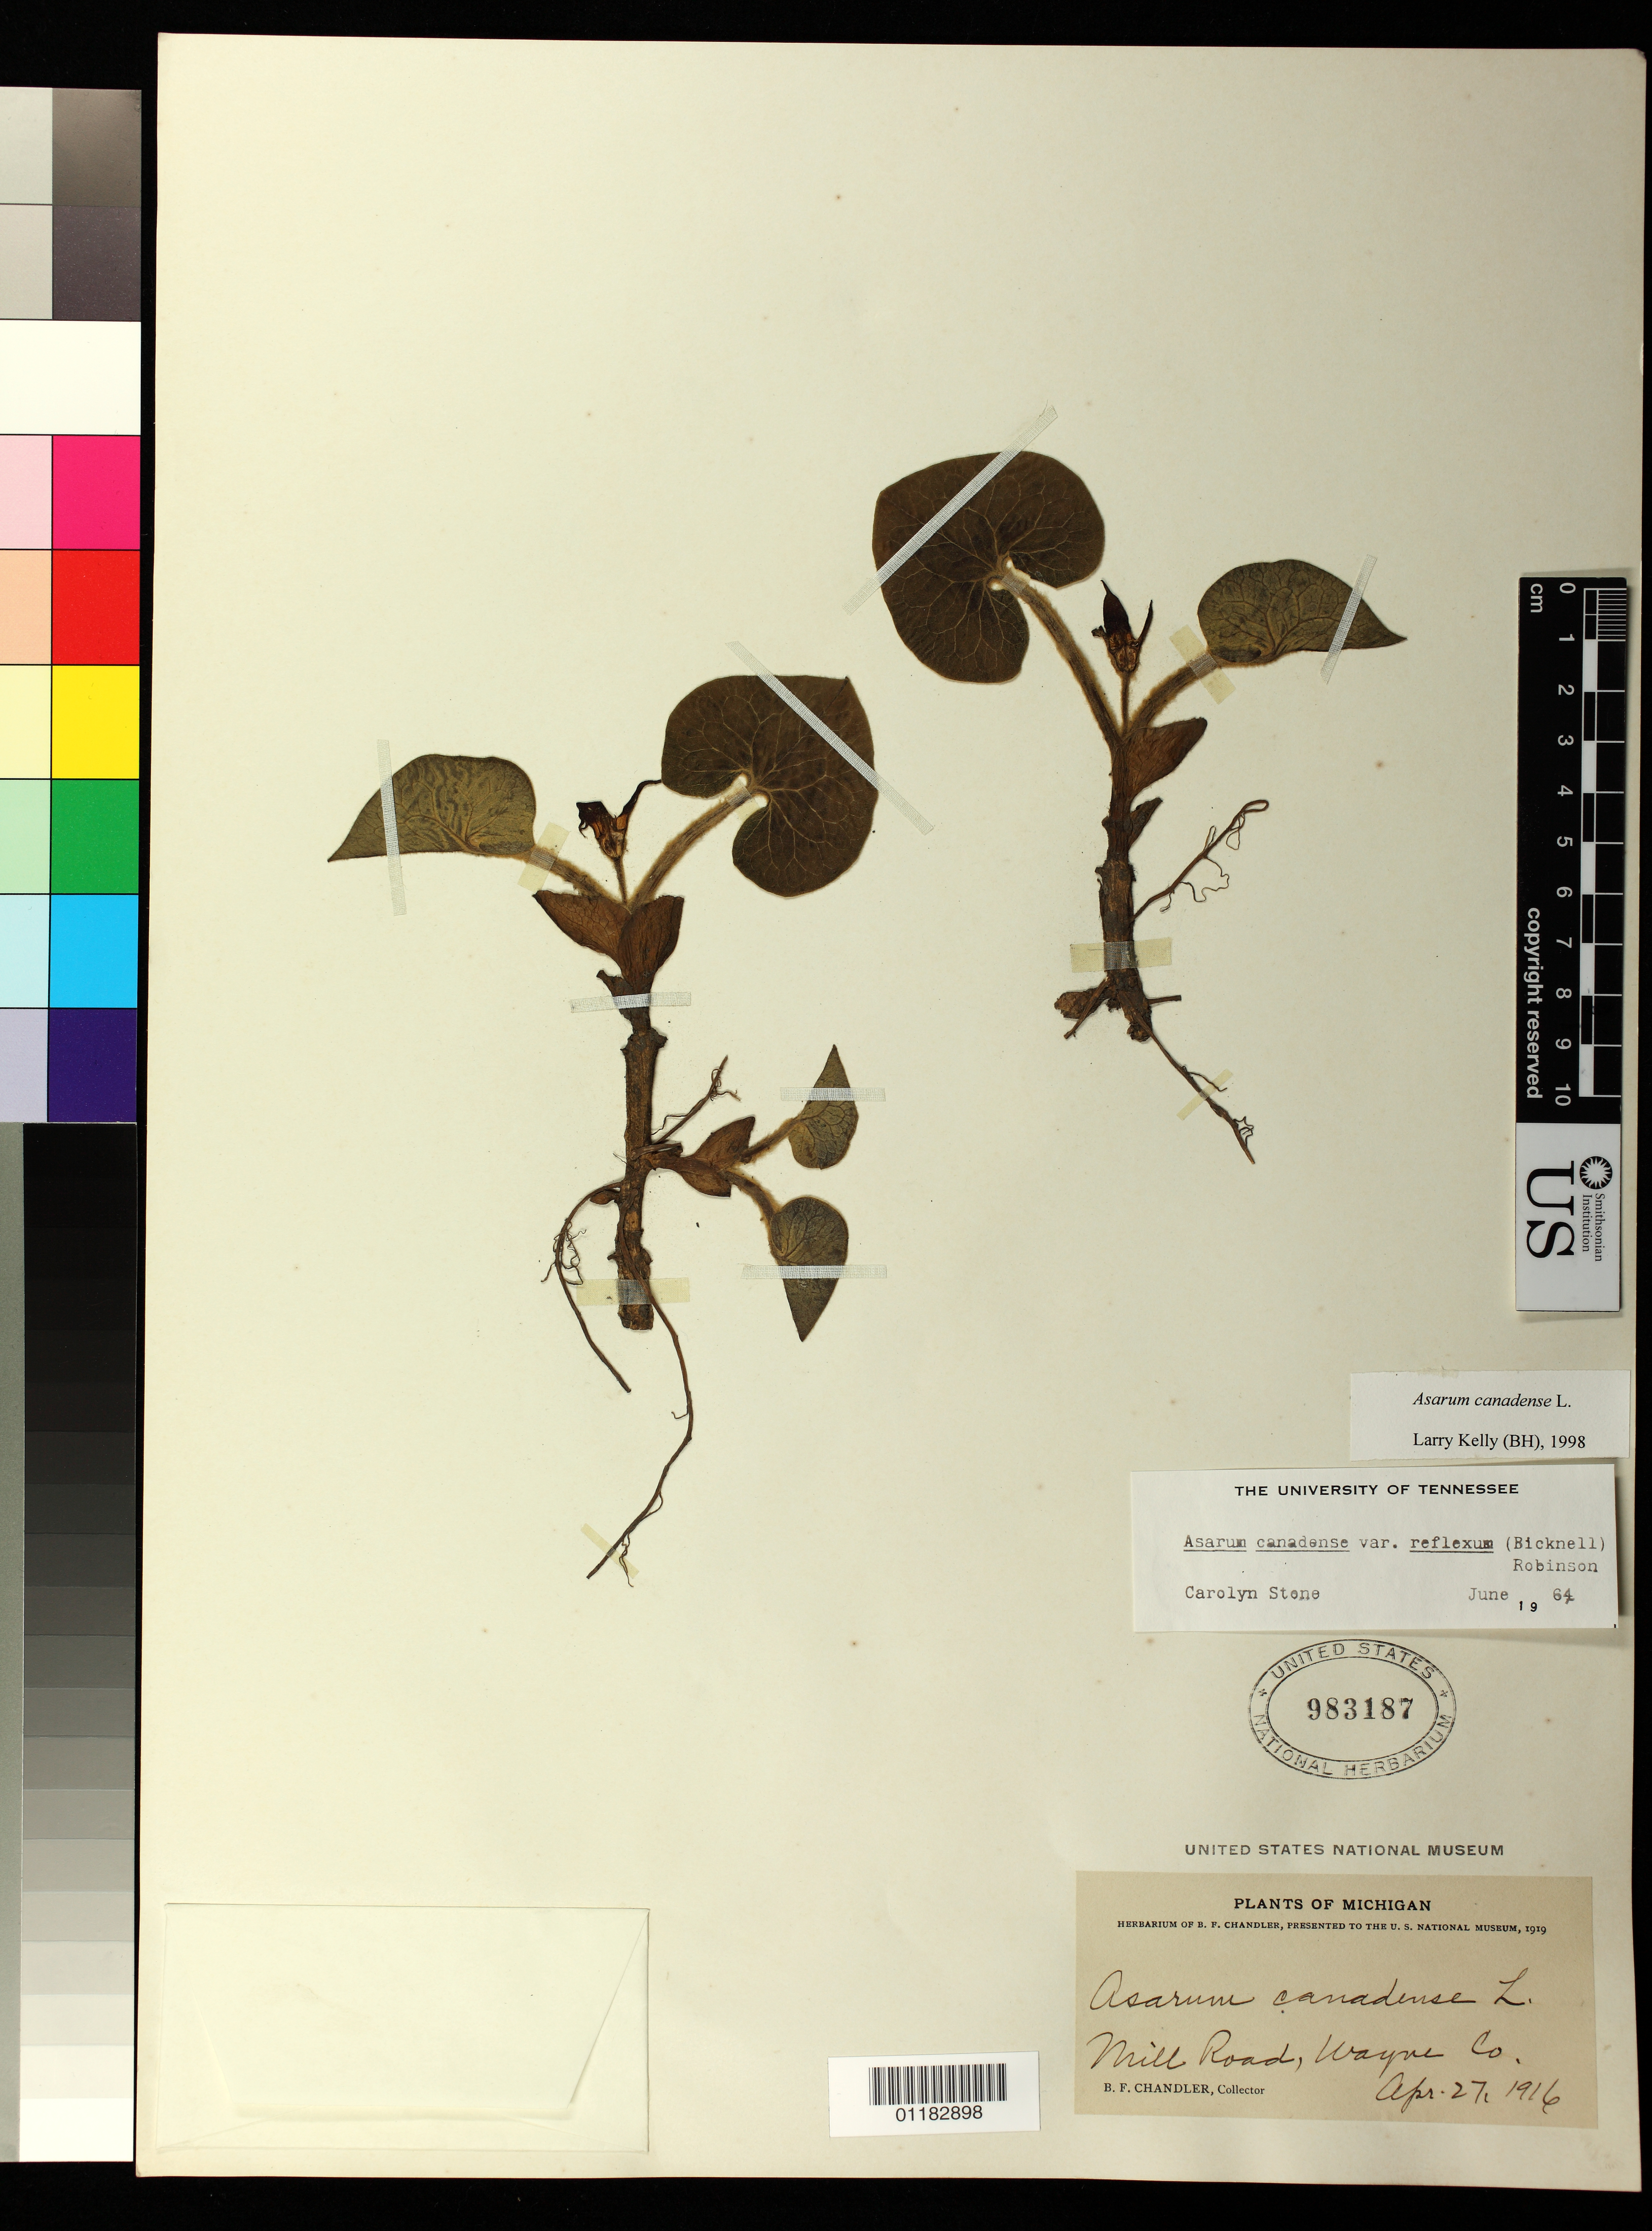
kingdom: Plantae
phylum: Tracheophyta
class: Magnoliopsida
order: Piperales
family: Aristolochiaceae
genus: Asarum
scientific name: Asarum canadense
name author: L.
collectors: B. F. Chandler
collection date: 1916-04-27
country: United States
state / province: Michigan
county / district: Wayne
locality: Mill Road, Wayne County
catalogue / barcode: US 983187